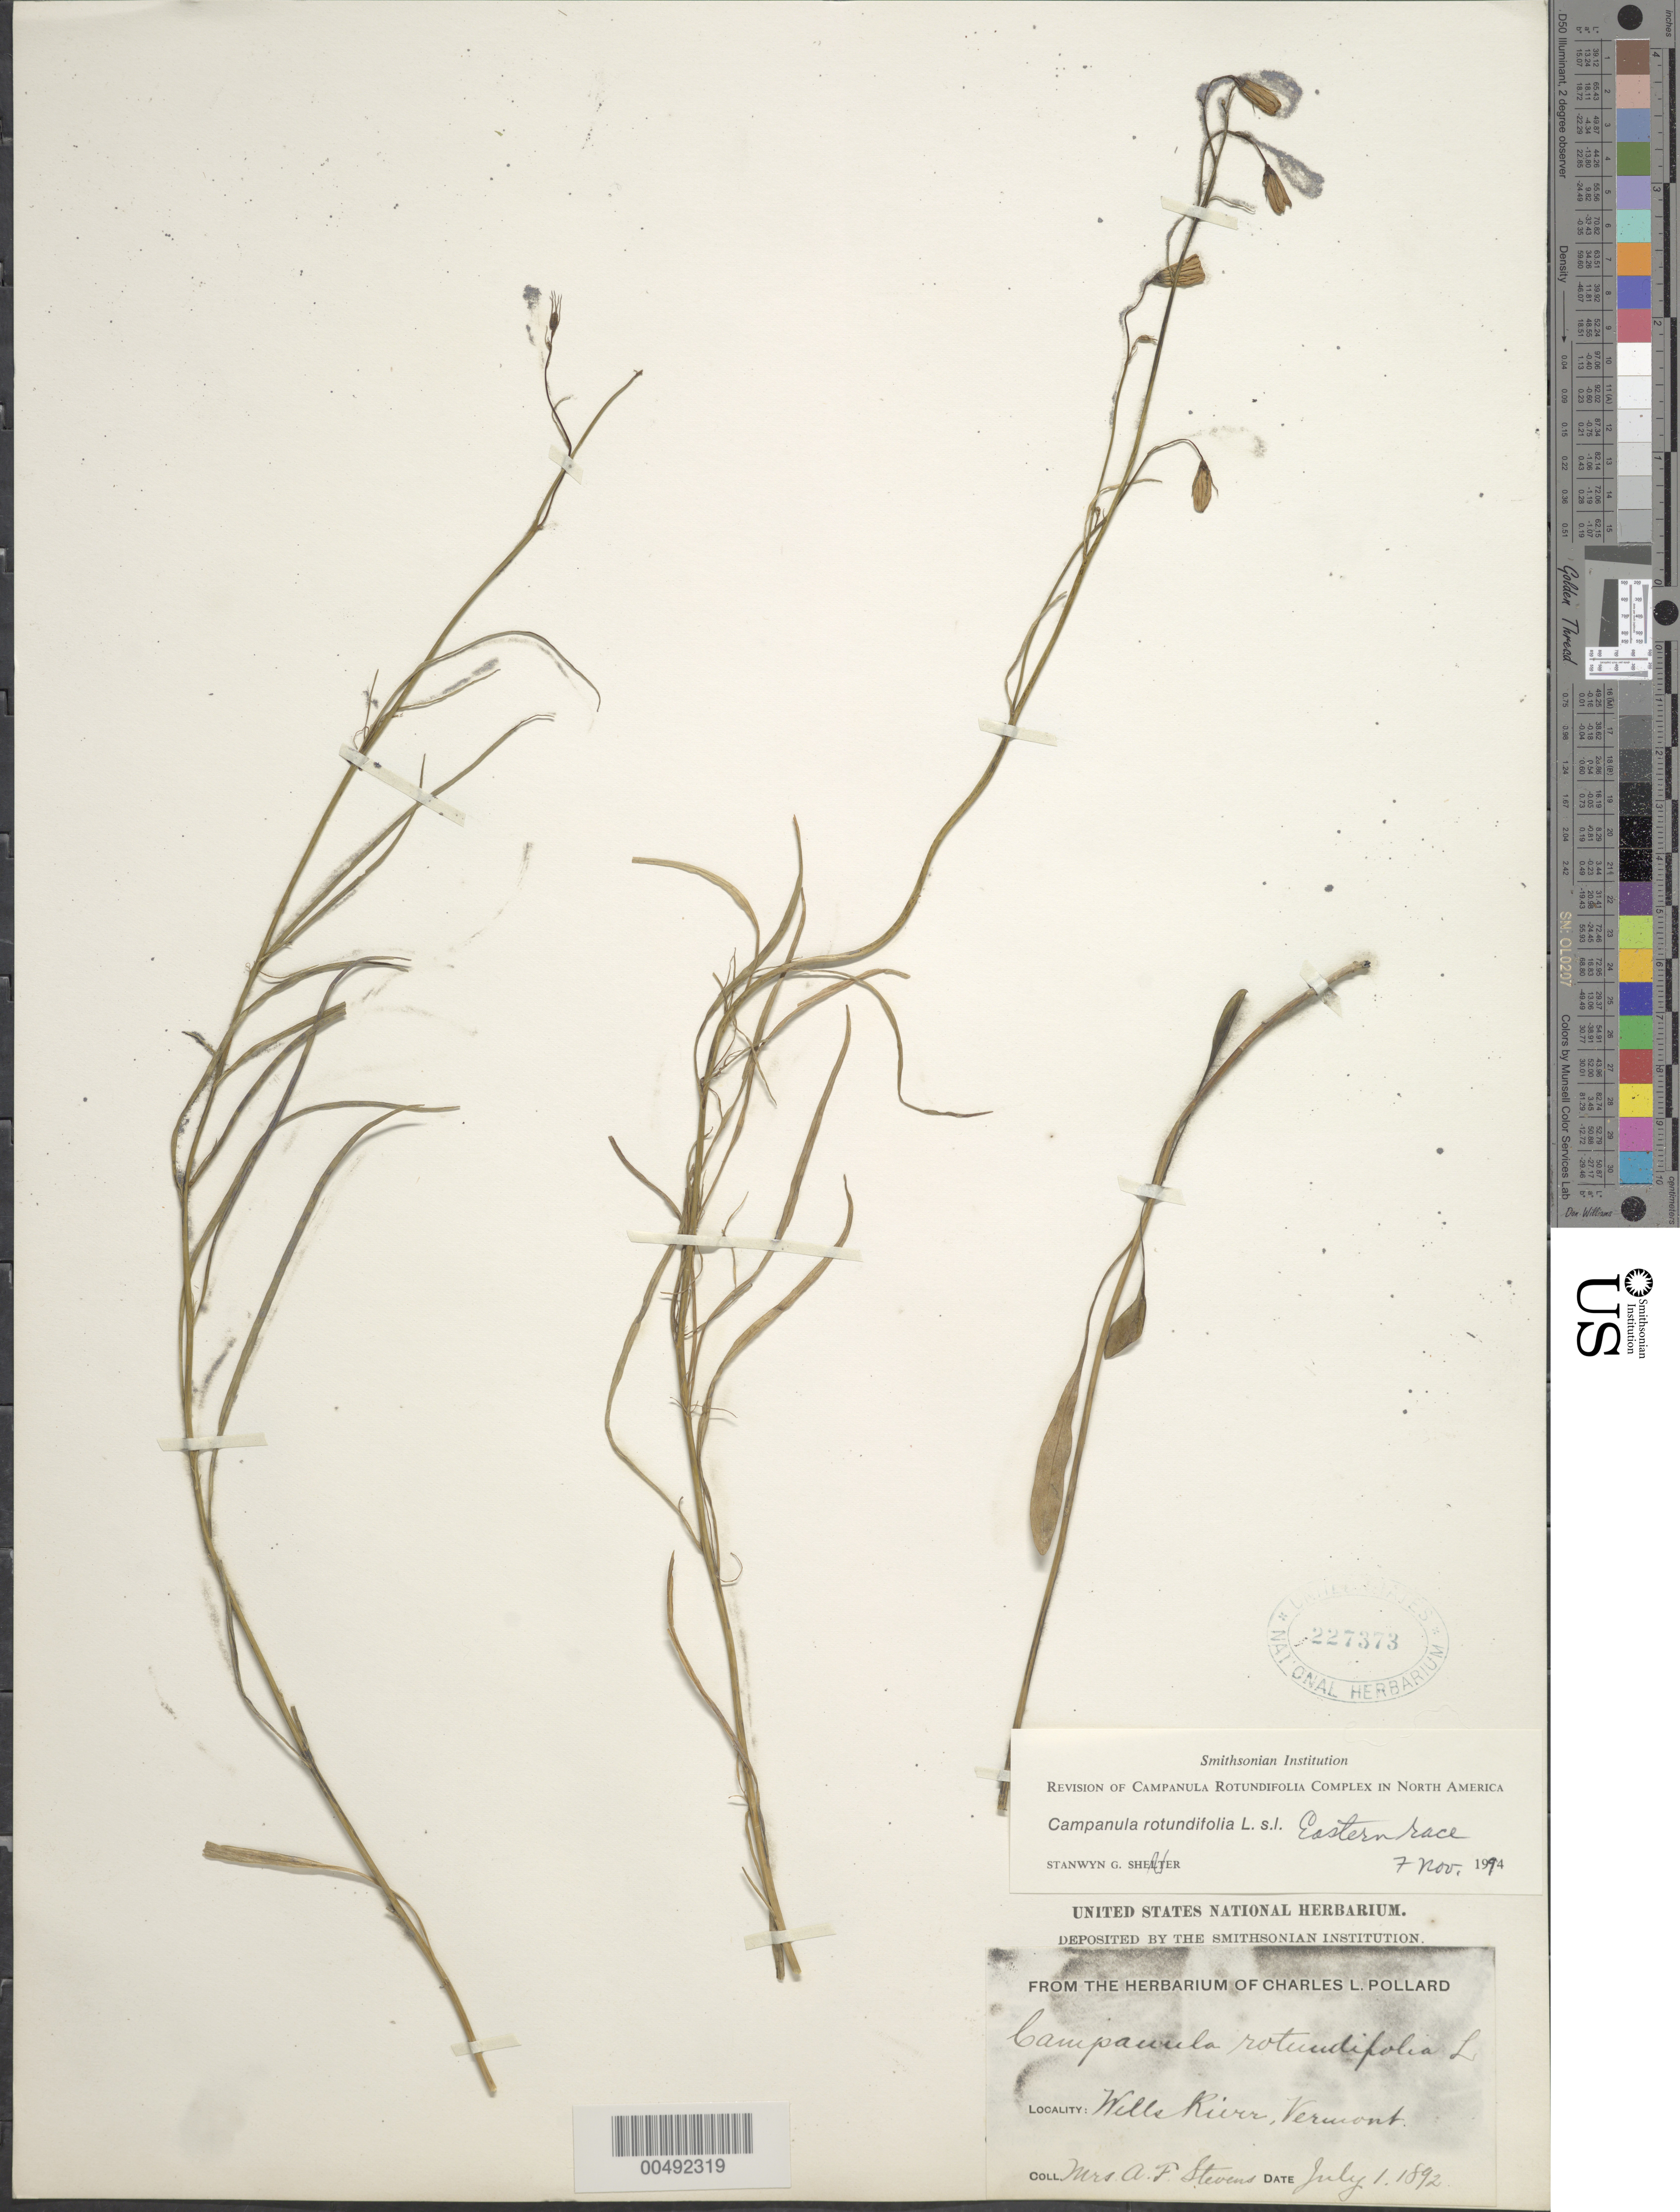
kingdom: Plantae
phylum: Tracheophyta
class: Magnoliopsida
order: Asterales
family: Campanulaceae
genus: Campanula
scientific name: Campanula rotundifolia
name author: L.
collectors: A. Stevens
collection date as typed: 01 Jul 1892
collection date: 1892-07-01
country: United States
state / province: Vermont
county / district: Caledonia / Orange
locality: Wells River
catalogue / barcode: US 227373